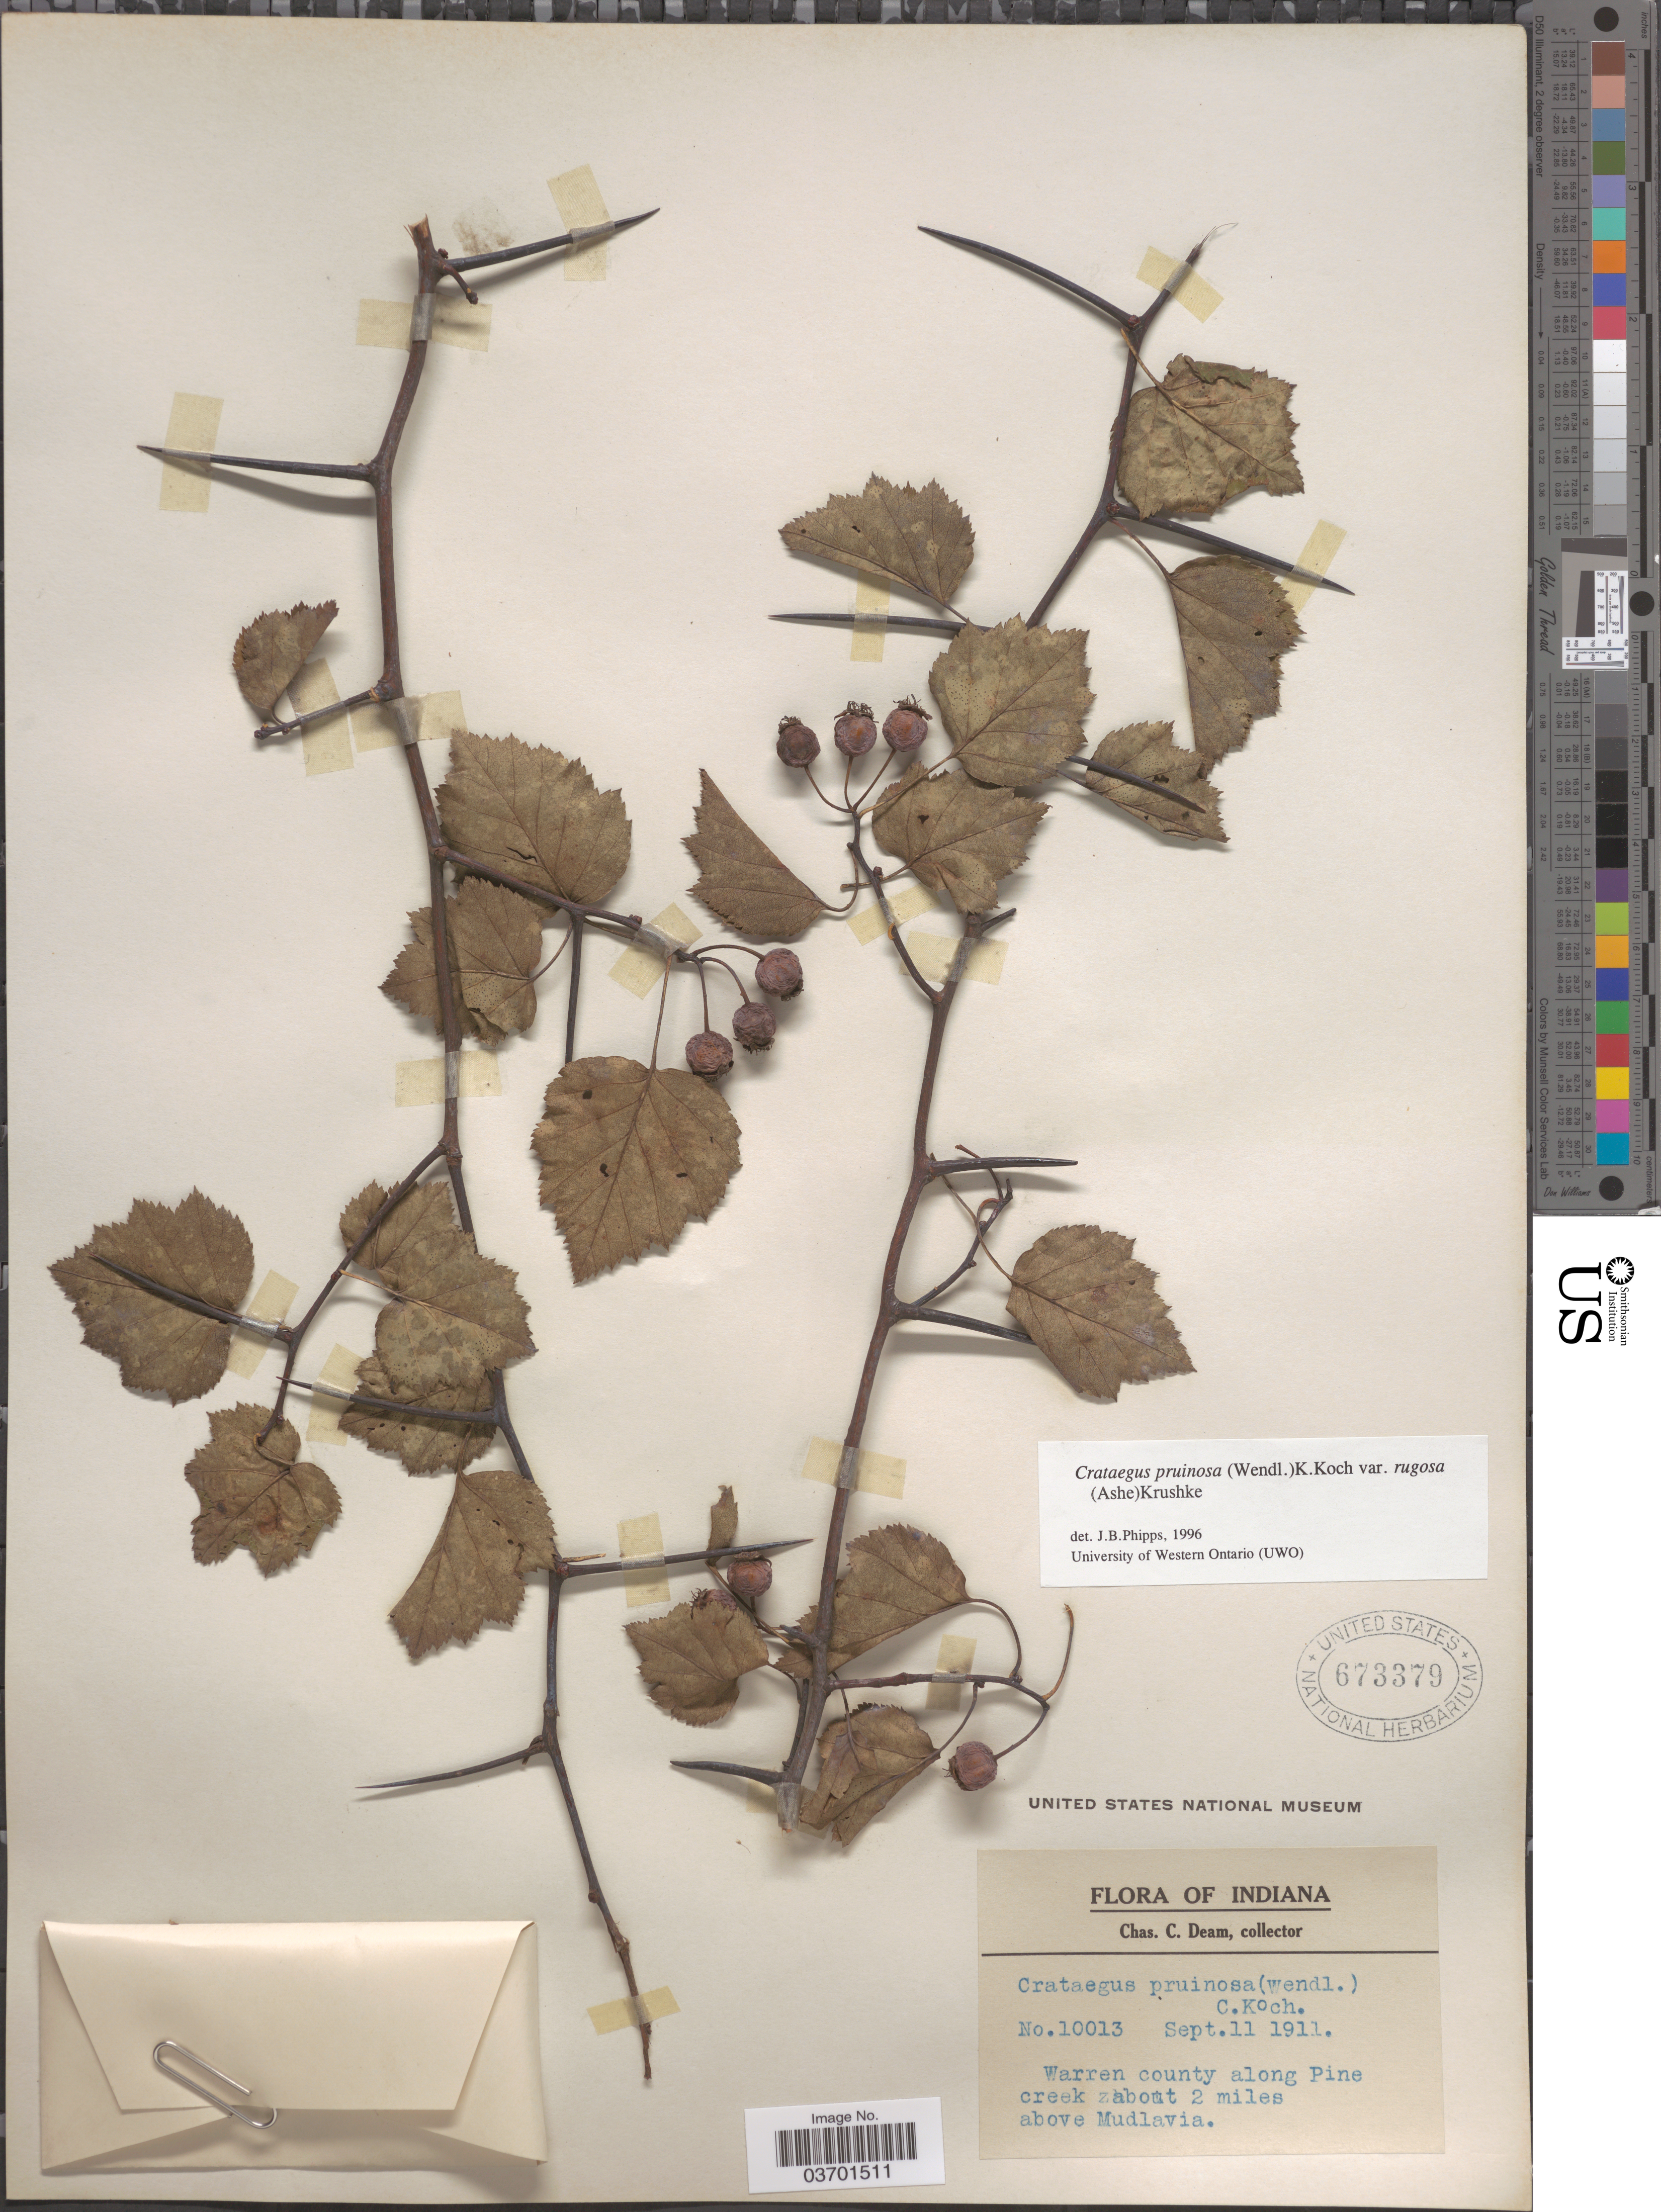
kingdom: Plantae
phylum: Tracheophyta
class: Magnoliopsida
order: Rosales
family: Rosaceae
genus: Crataegus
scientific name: Crataegus pruinosa var. rugosa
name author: (Ashe) Kruschke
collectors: C. C. Deam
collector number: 10013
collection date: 1911-09-11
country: United States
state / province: Indiana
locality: Warren county along Pine creek about 2 miles above Mudlavia.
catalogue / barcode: US 673379